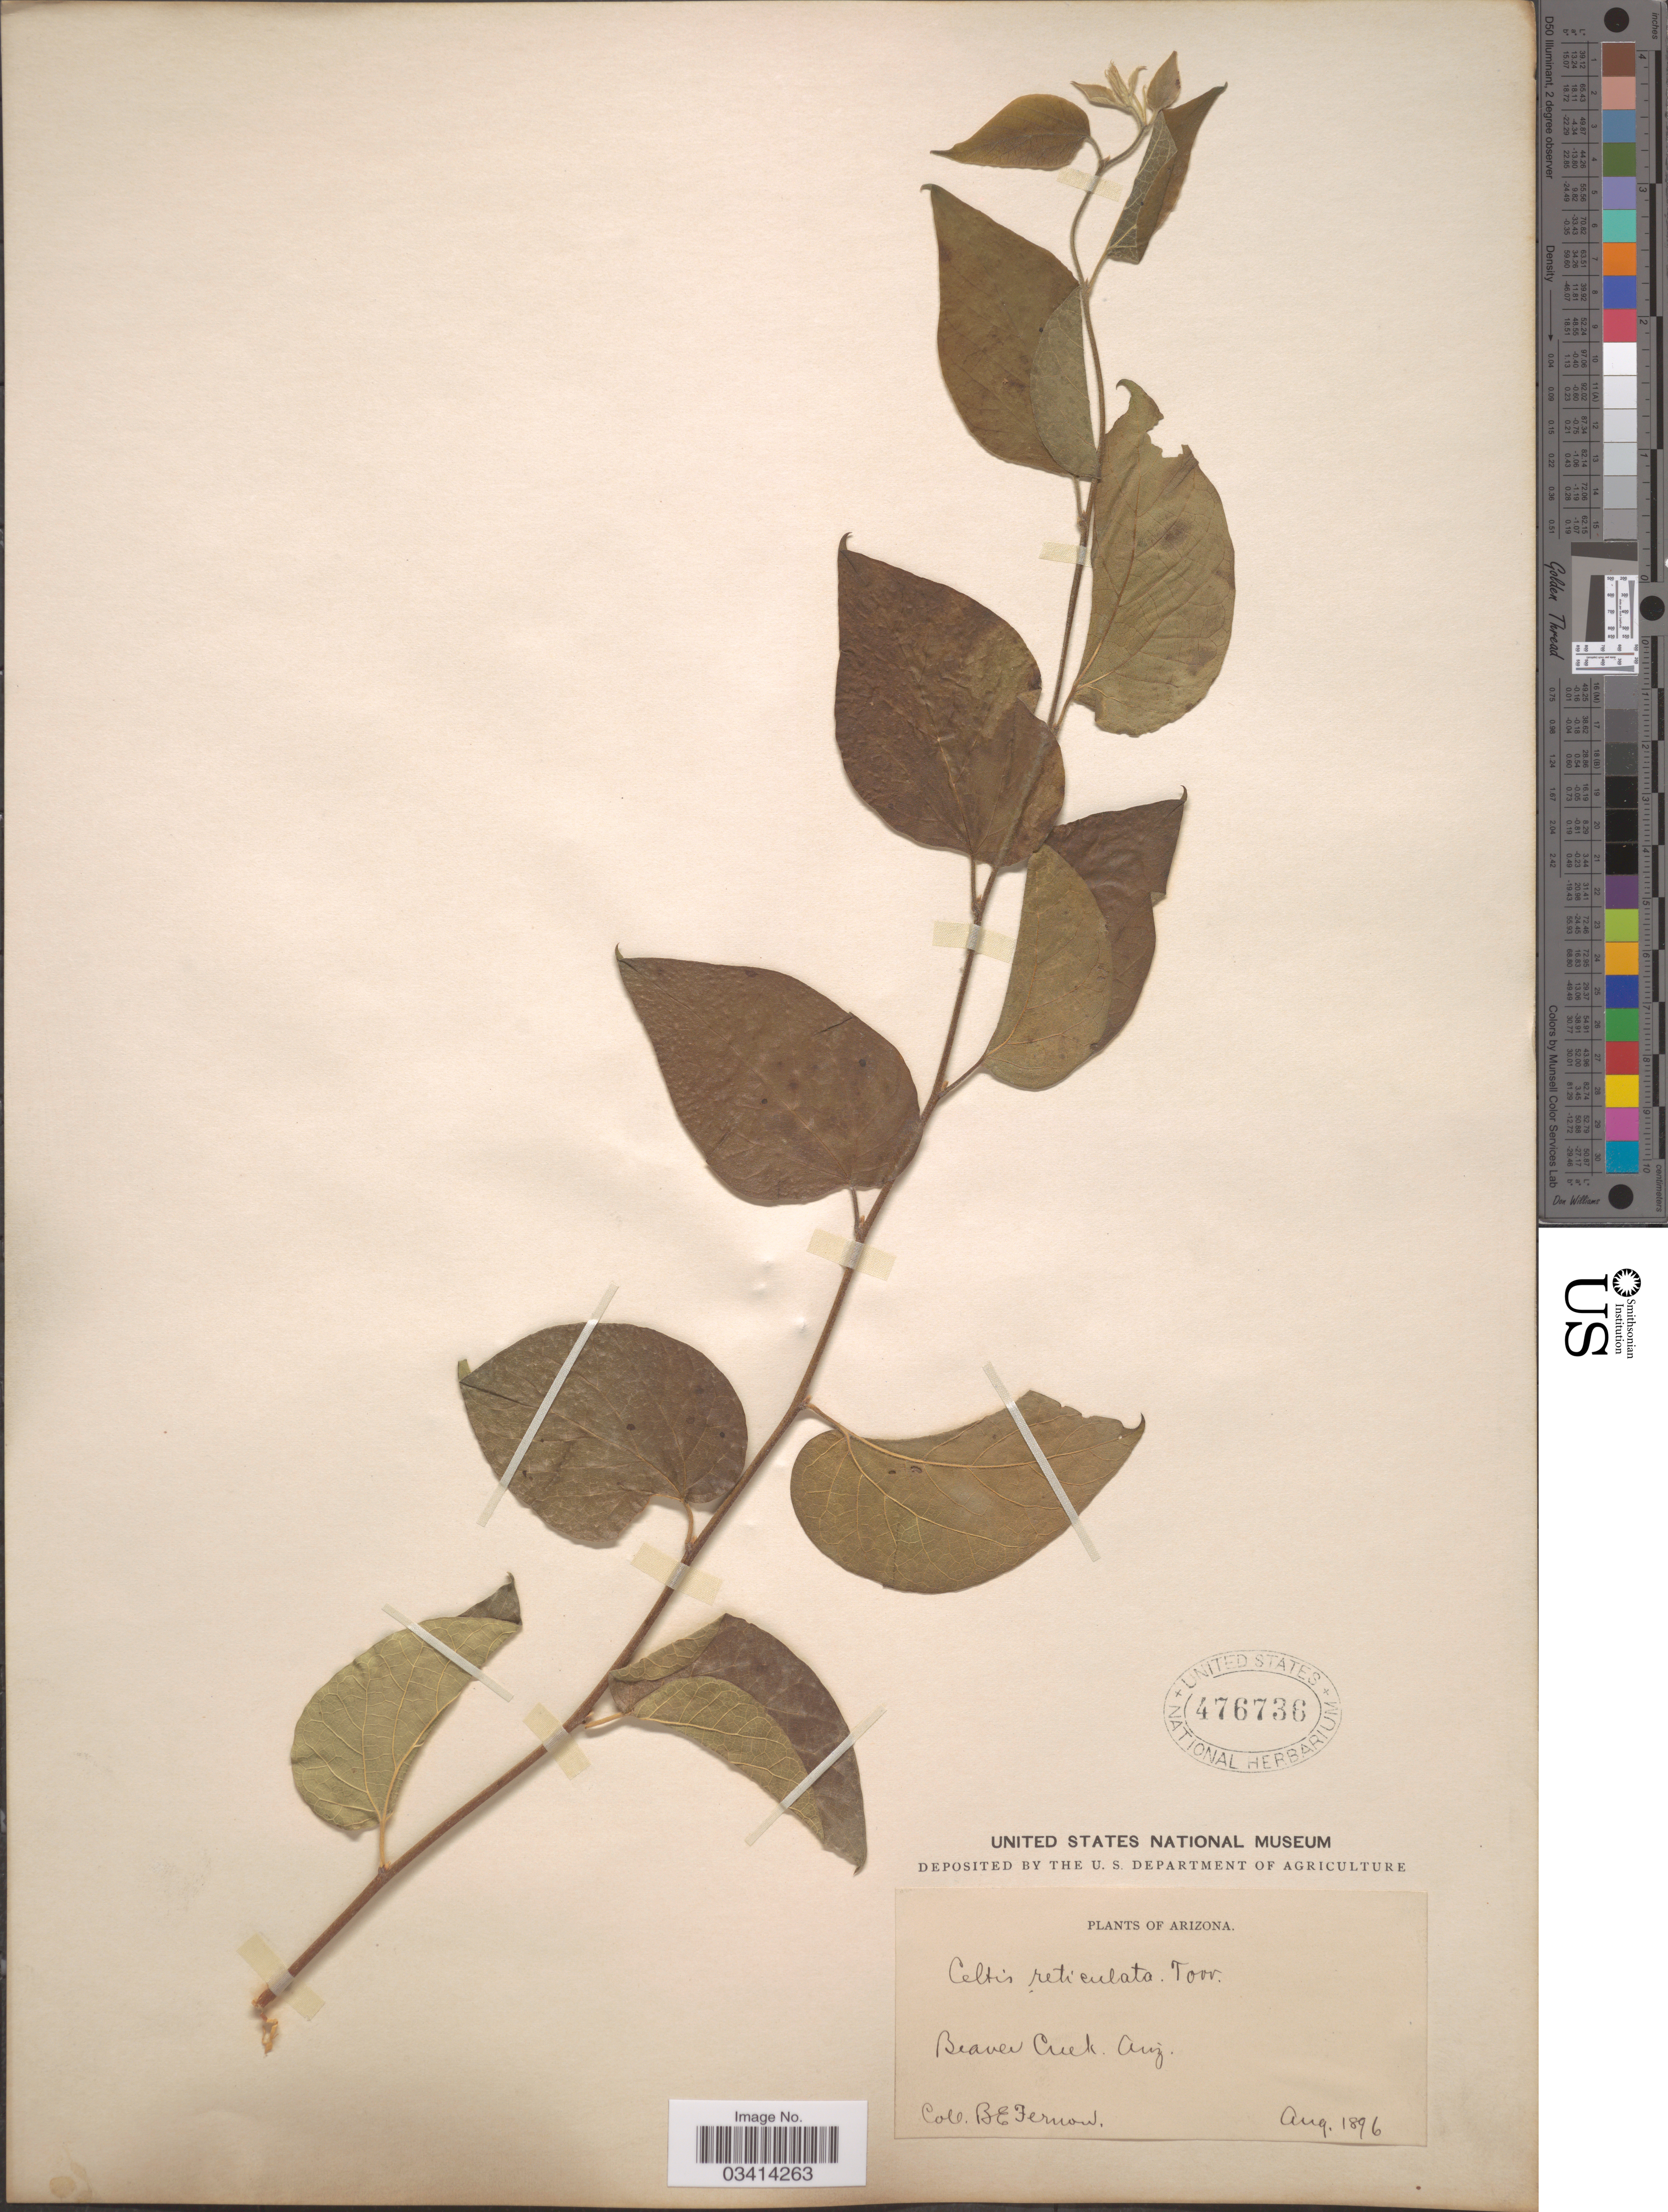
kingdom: Plantae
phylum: Tracheophyta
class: Magnoliopsida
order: Rosales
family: Cannabaceae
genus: Celtis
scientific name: Celtis reticulata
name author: Torr.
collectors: B. Fernow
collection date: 1896-08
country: United States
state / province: Arizona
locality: Beaver Creek.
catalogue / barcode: US 476736